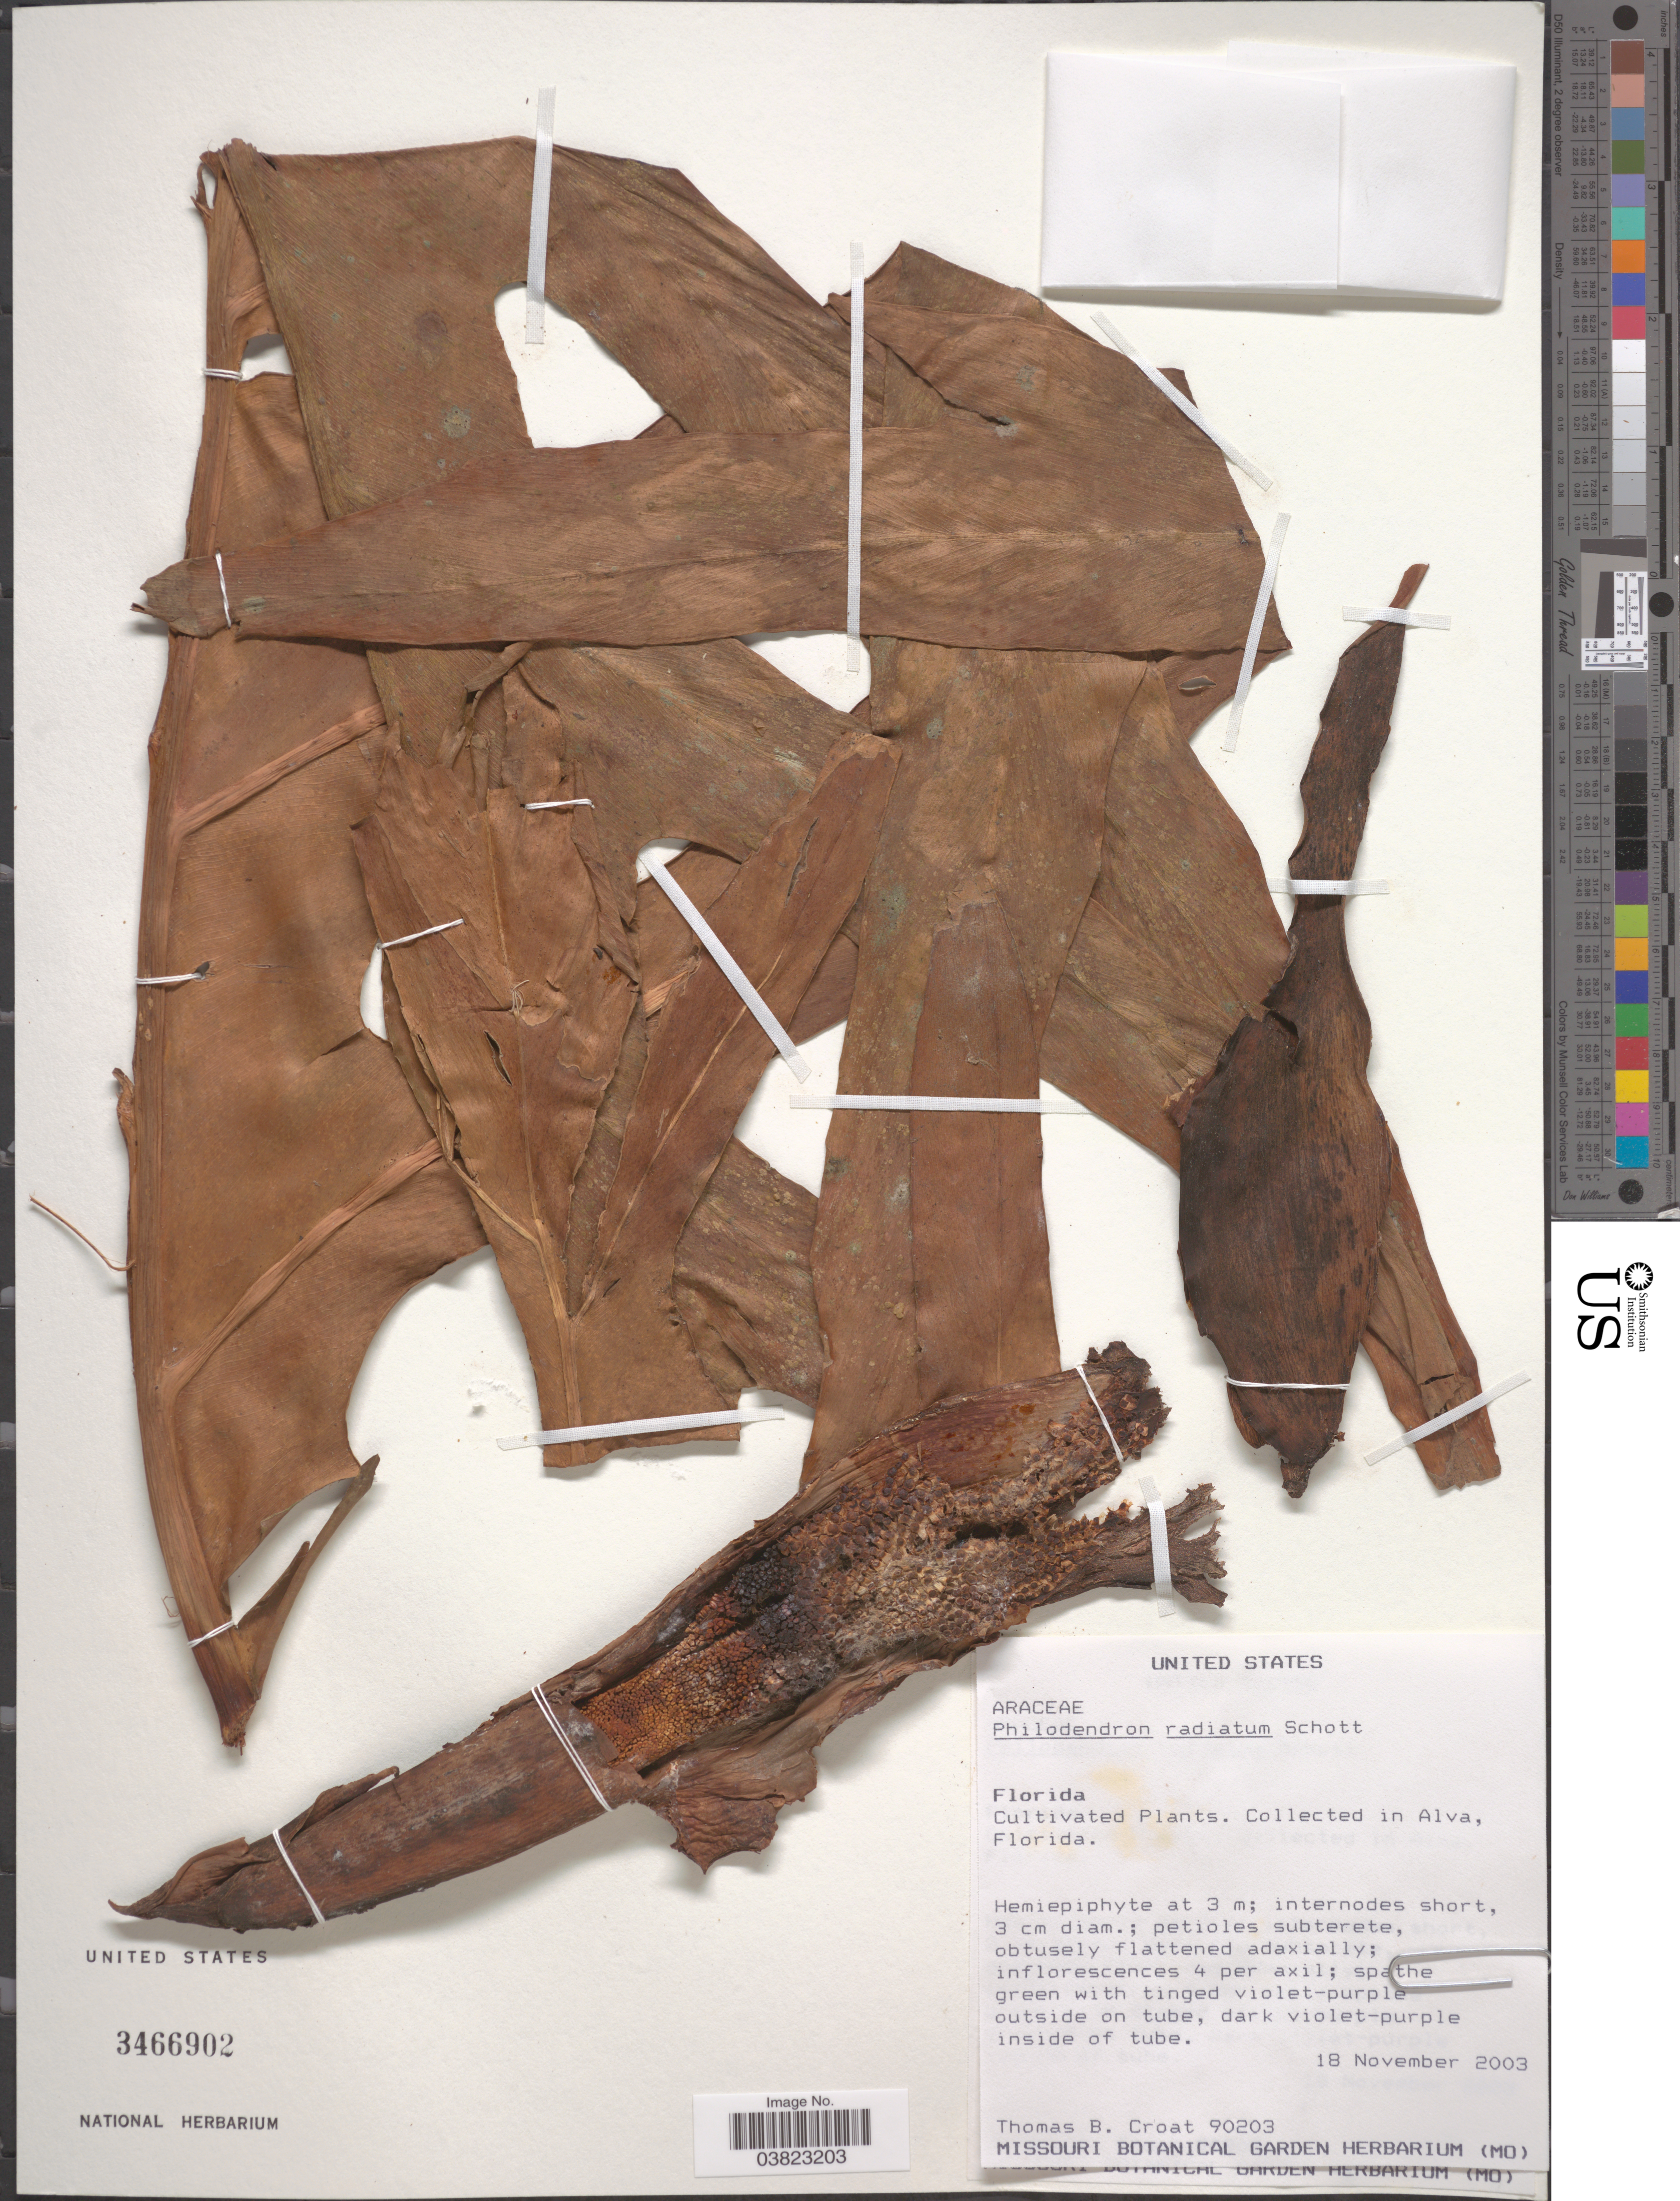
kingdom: Plantae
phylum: Tracheophyta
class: Liliopsida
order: Alismatales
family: Araceae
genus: Philodendron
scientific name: Philodendron radiatum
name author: Schott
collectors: T. B. Croat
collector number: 90203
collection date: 2003-11-18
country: United States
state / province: Florida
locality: Alva, Florida.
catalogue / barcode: US 3466902